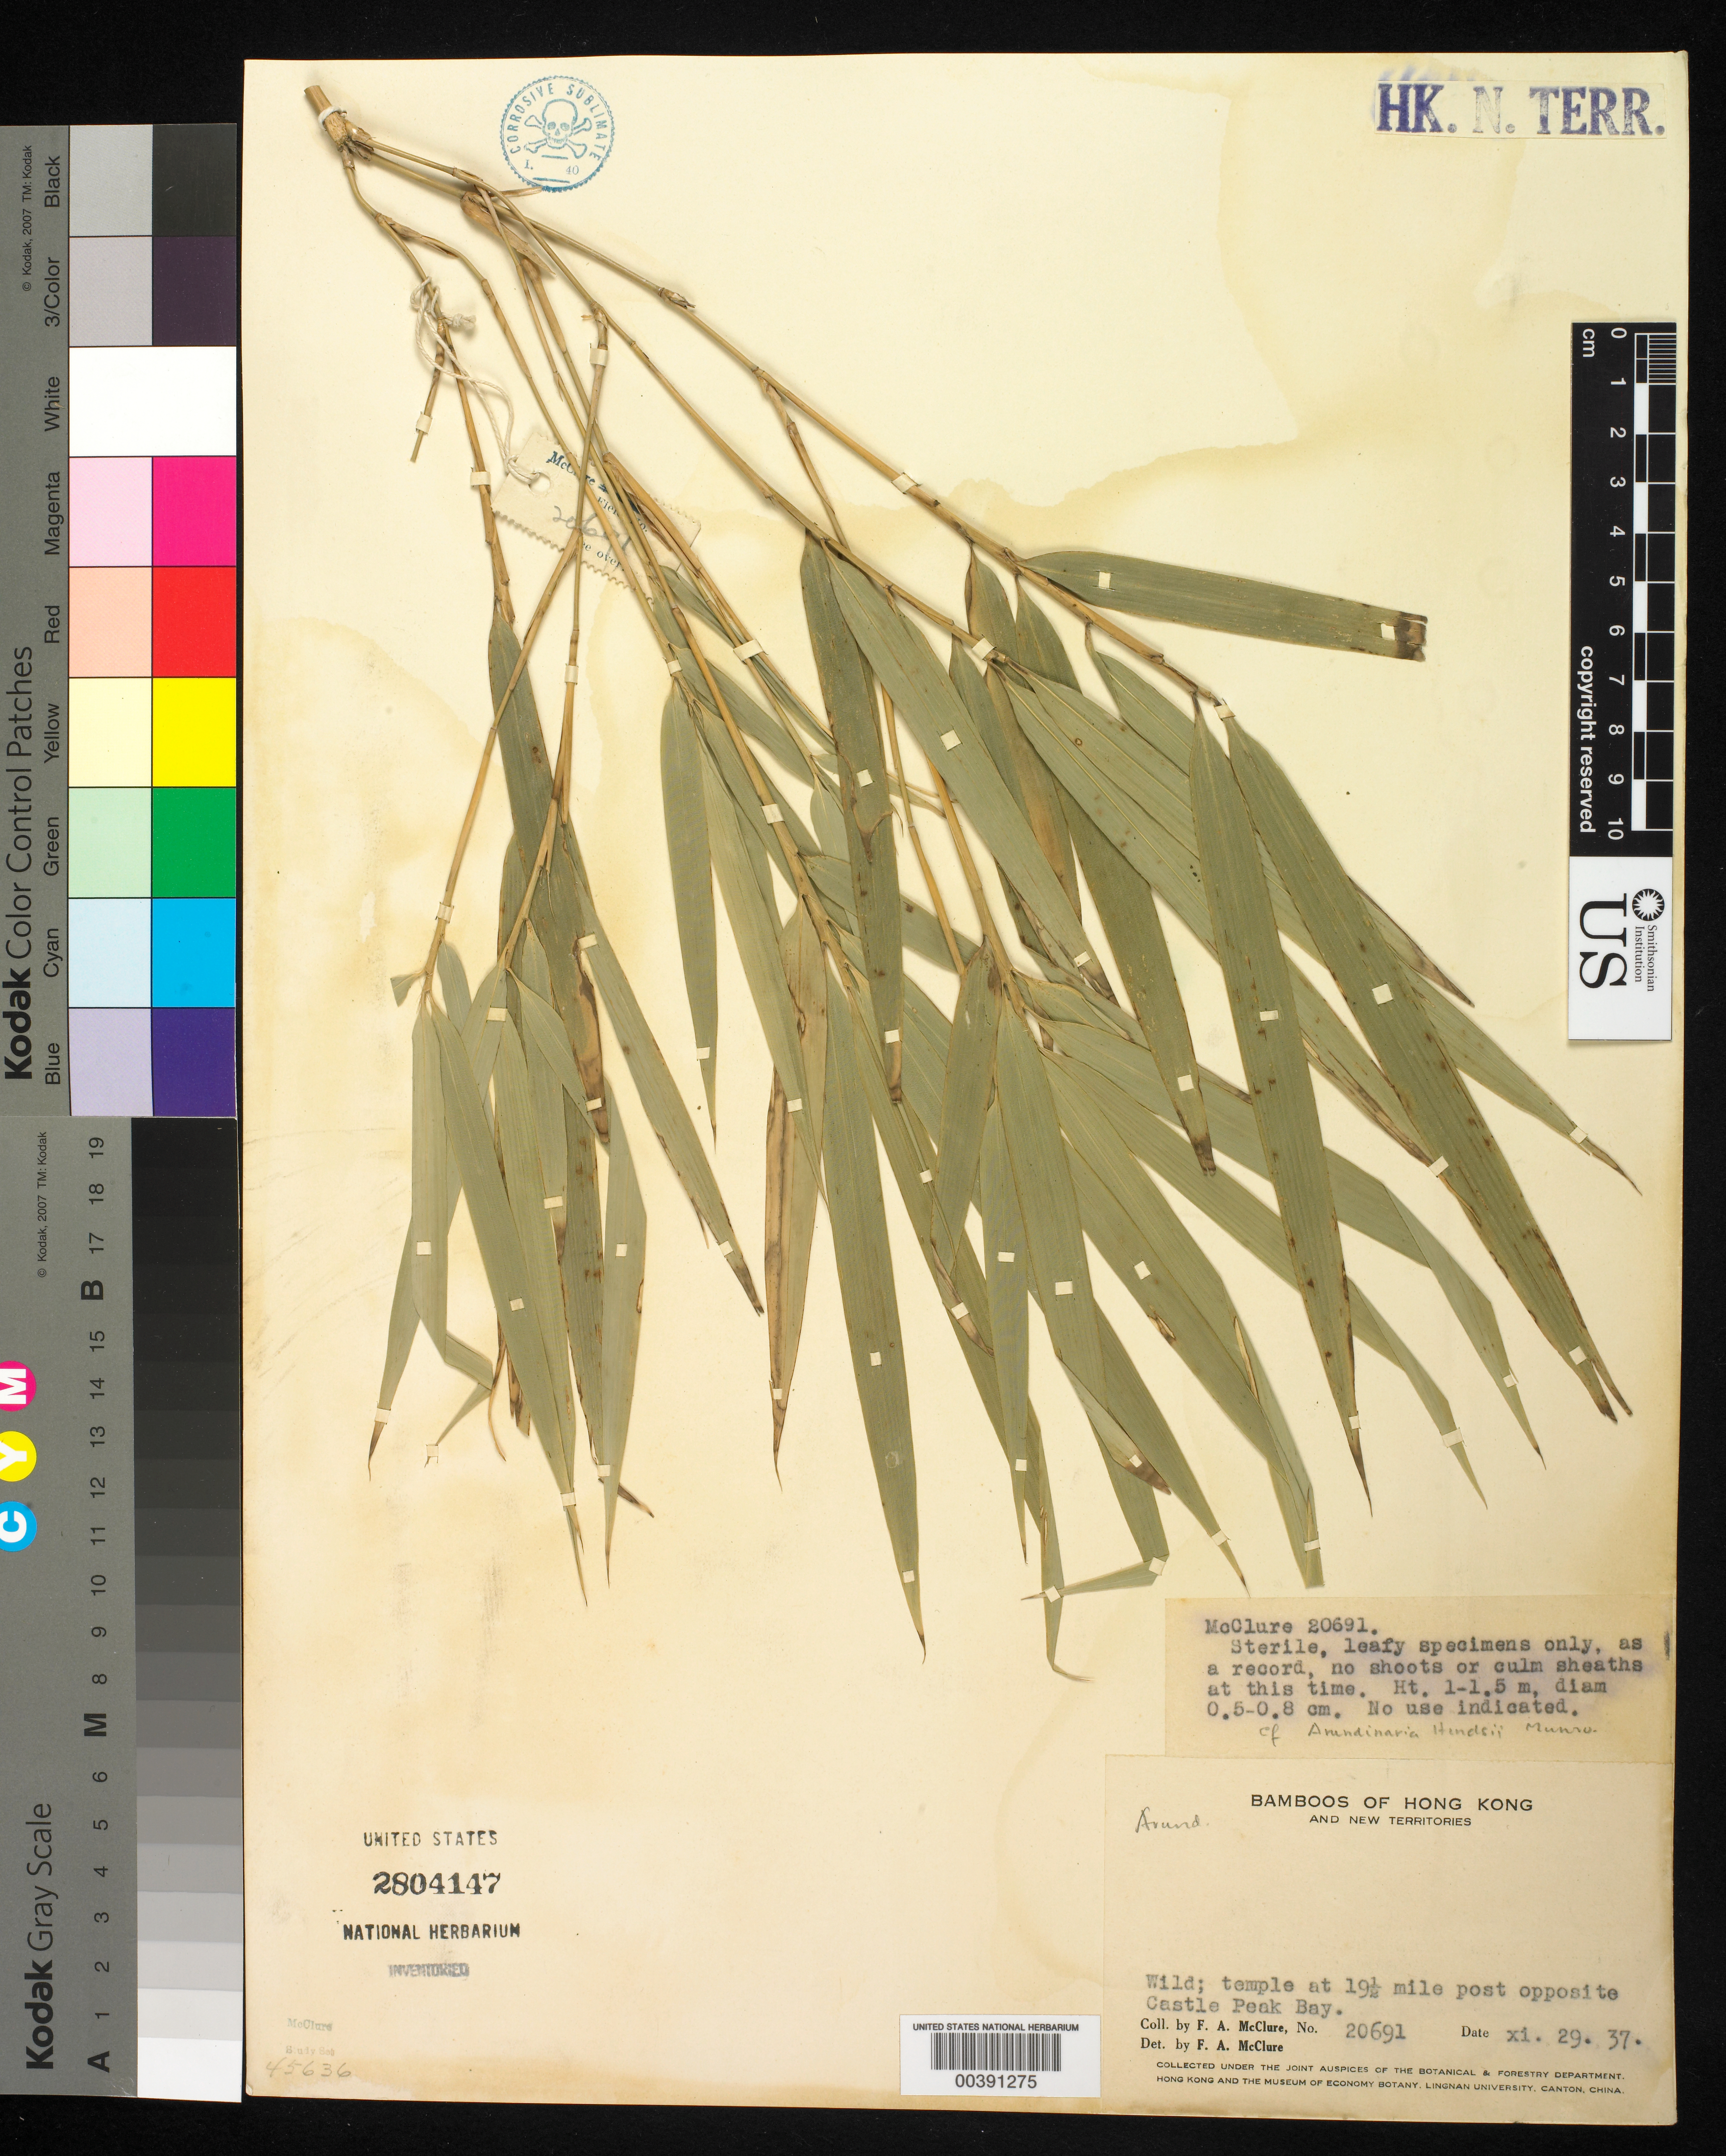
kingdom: Plantae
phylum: Tracheophyta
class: Liliopsida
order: Poales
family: Poaceae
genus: Arundinaria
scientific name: Arundinaria sp.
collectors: F. A. McClure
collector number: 20691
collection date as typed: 29 Nov 1937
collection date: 1937-11-29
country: China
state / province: Hong Kong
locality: Castle peak bay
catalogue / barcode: US 2804147